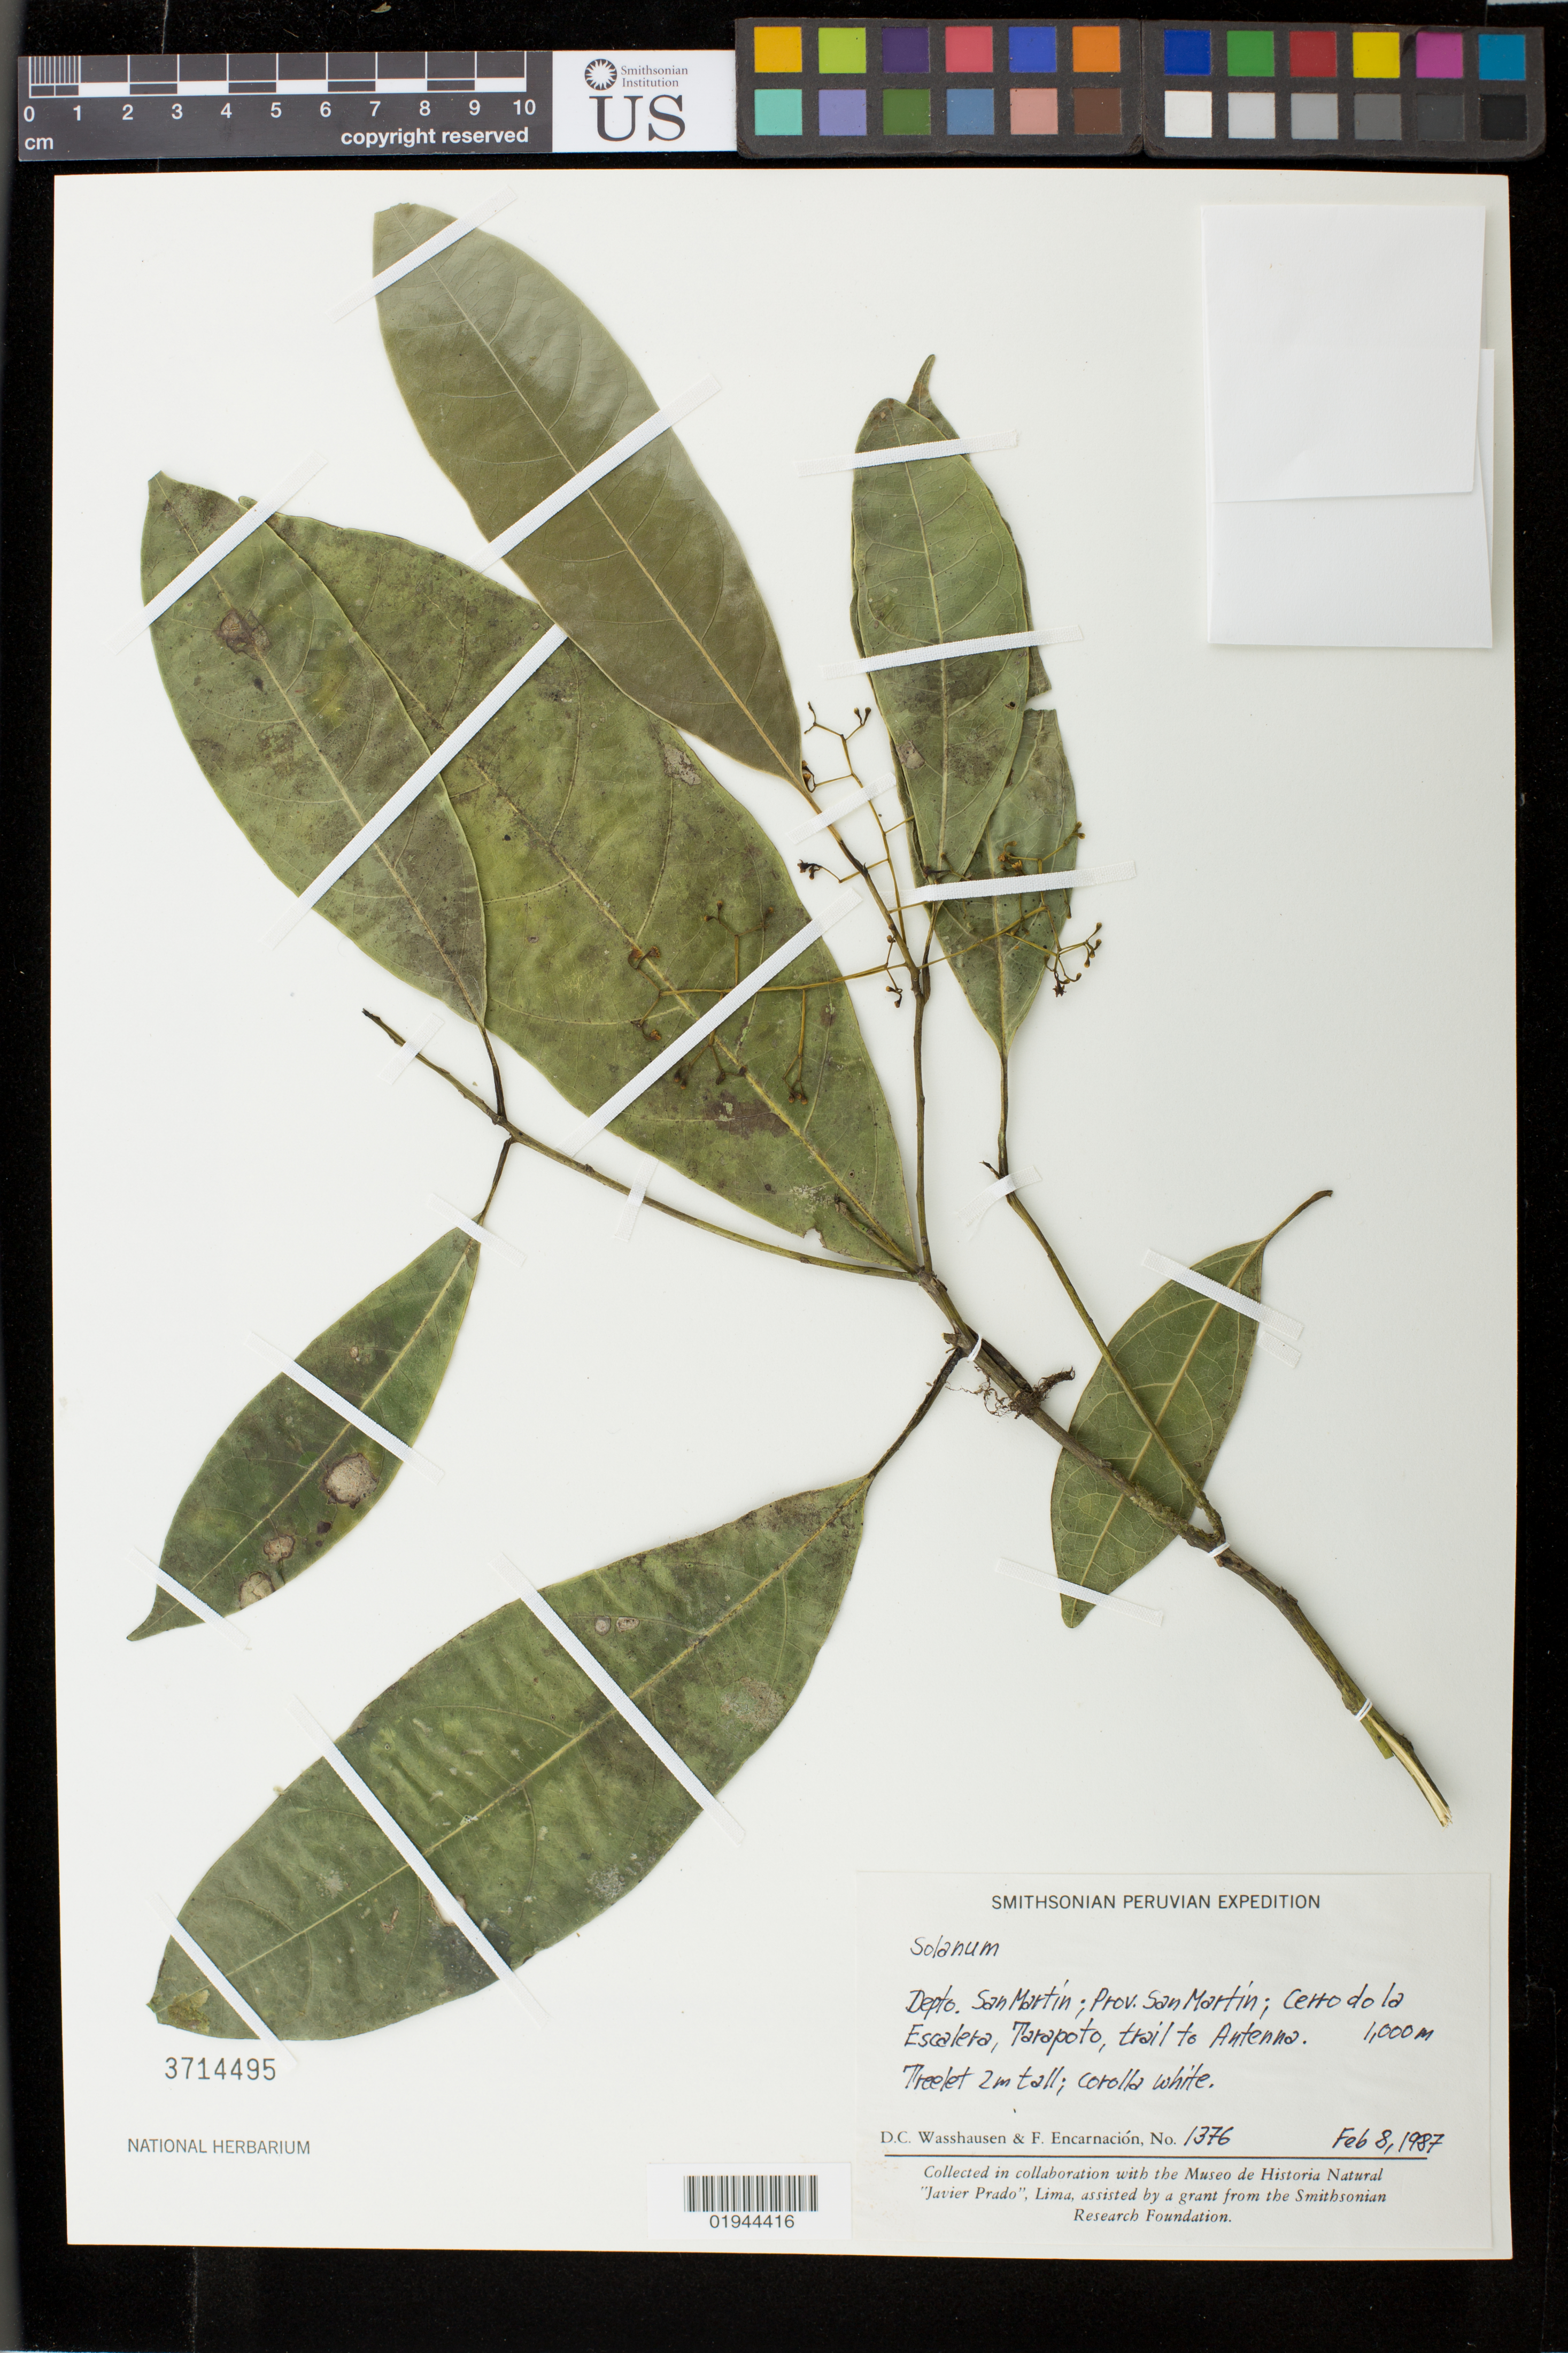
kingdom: Plantae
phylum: Tracheophyta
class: Magnoliopsida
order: Solanales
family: Solanaceae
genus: Solanum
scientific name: Solanum sp.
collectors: D. C. Wasshausen & F. Encarnación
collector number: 1376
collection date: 1987-02-08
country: Peru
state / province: San Martín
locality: Cerro de la Escalera, Tarapoto, trail to Antenna.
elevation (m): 1000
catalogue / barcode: US 3714495